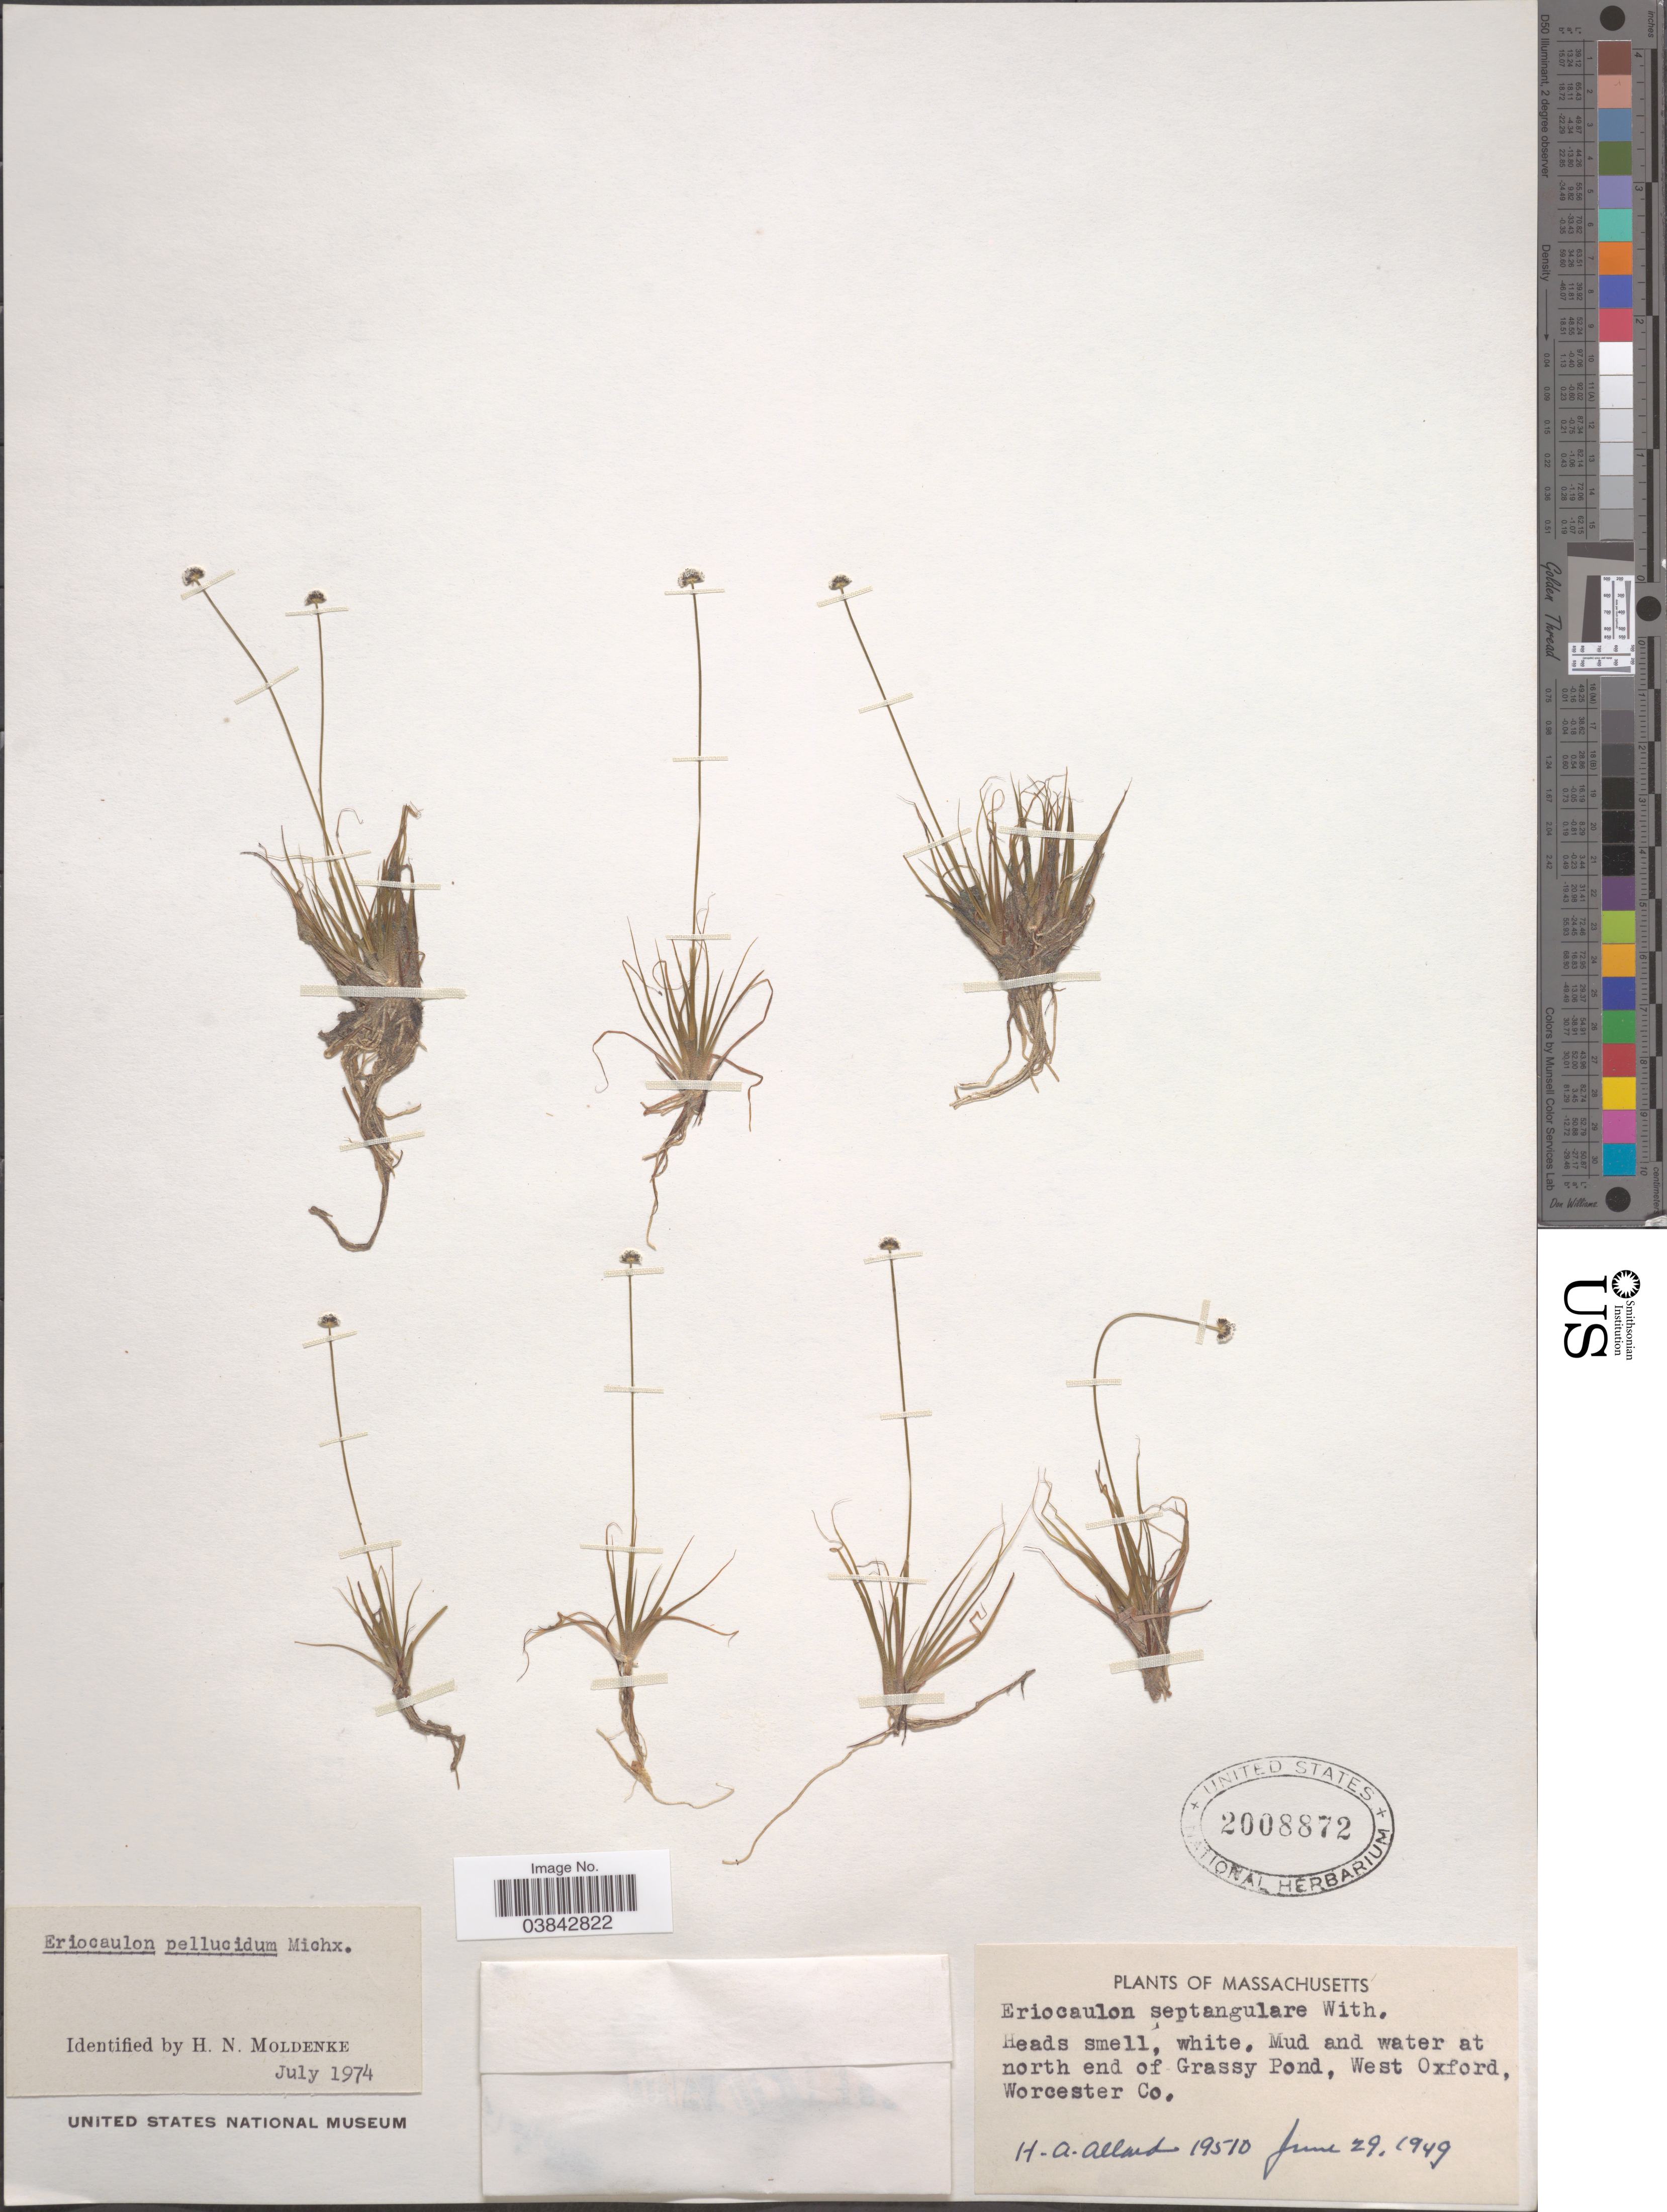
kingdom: Plantae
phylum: Tracheophyta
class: Liliopsida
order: Poales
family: Eriocaulaceae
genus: Eriocaulon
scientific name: Eriocaulon aquaticum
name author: (Hill) Druce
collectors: H. A. Allard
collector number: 19510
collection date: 1949-06-29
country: United States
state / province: Massachusetts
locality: Mud and water at north end of Grassy Pond, West Oxford, Worcester Co.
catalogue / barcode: US 2008872